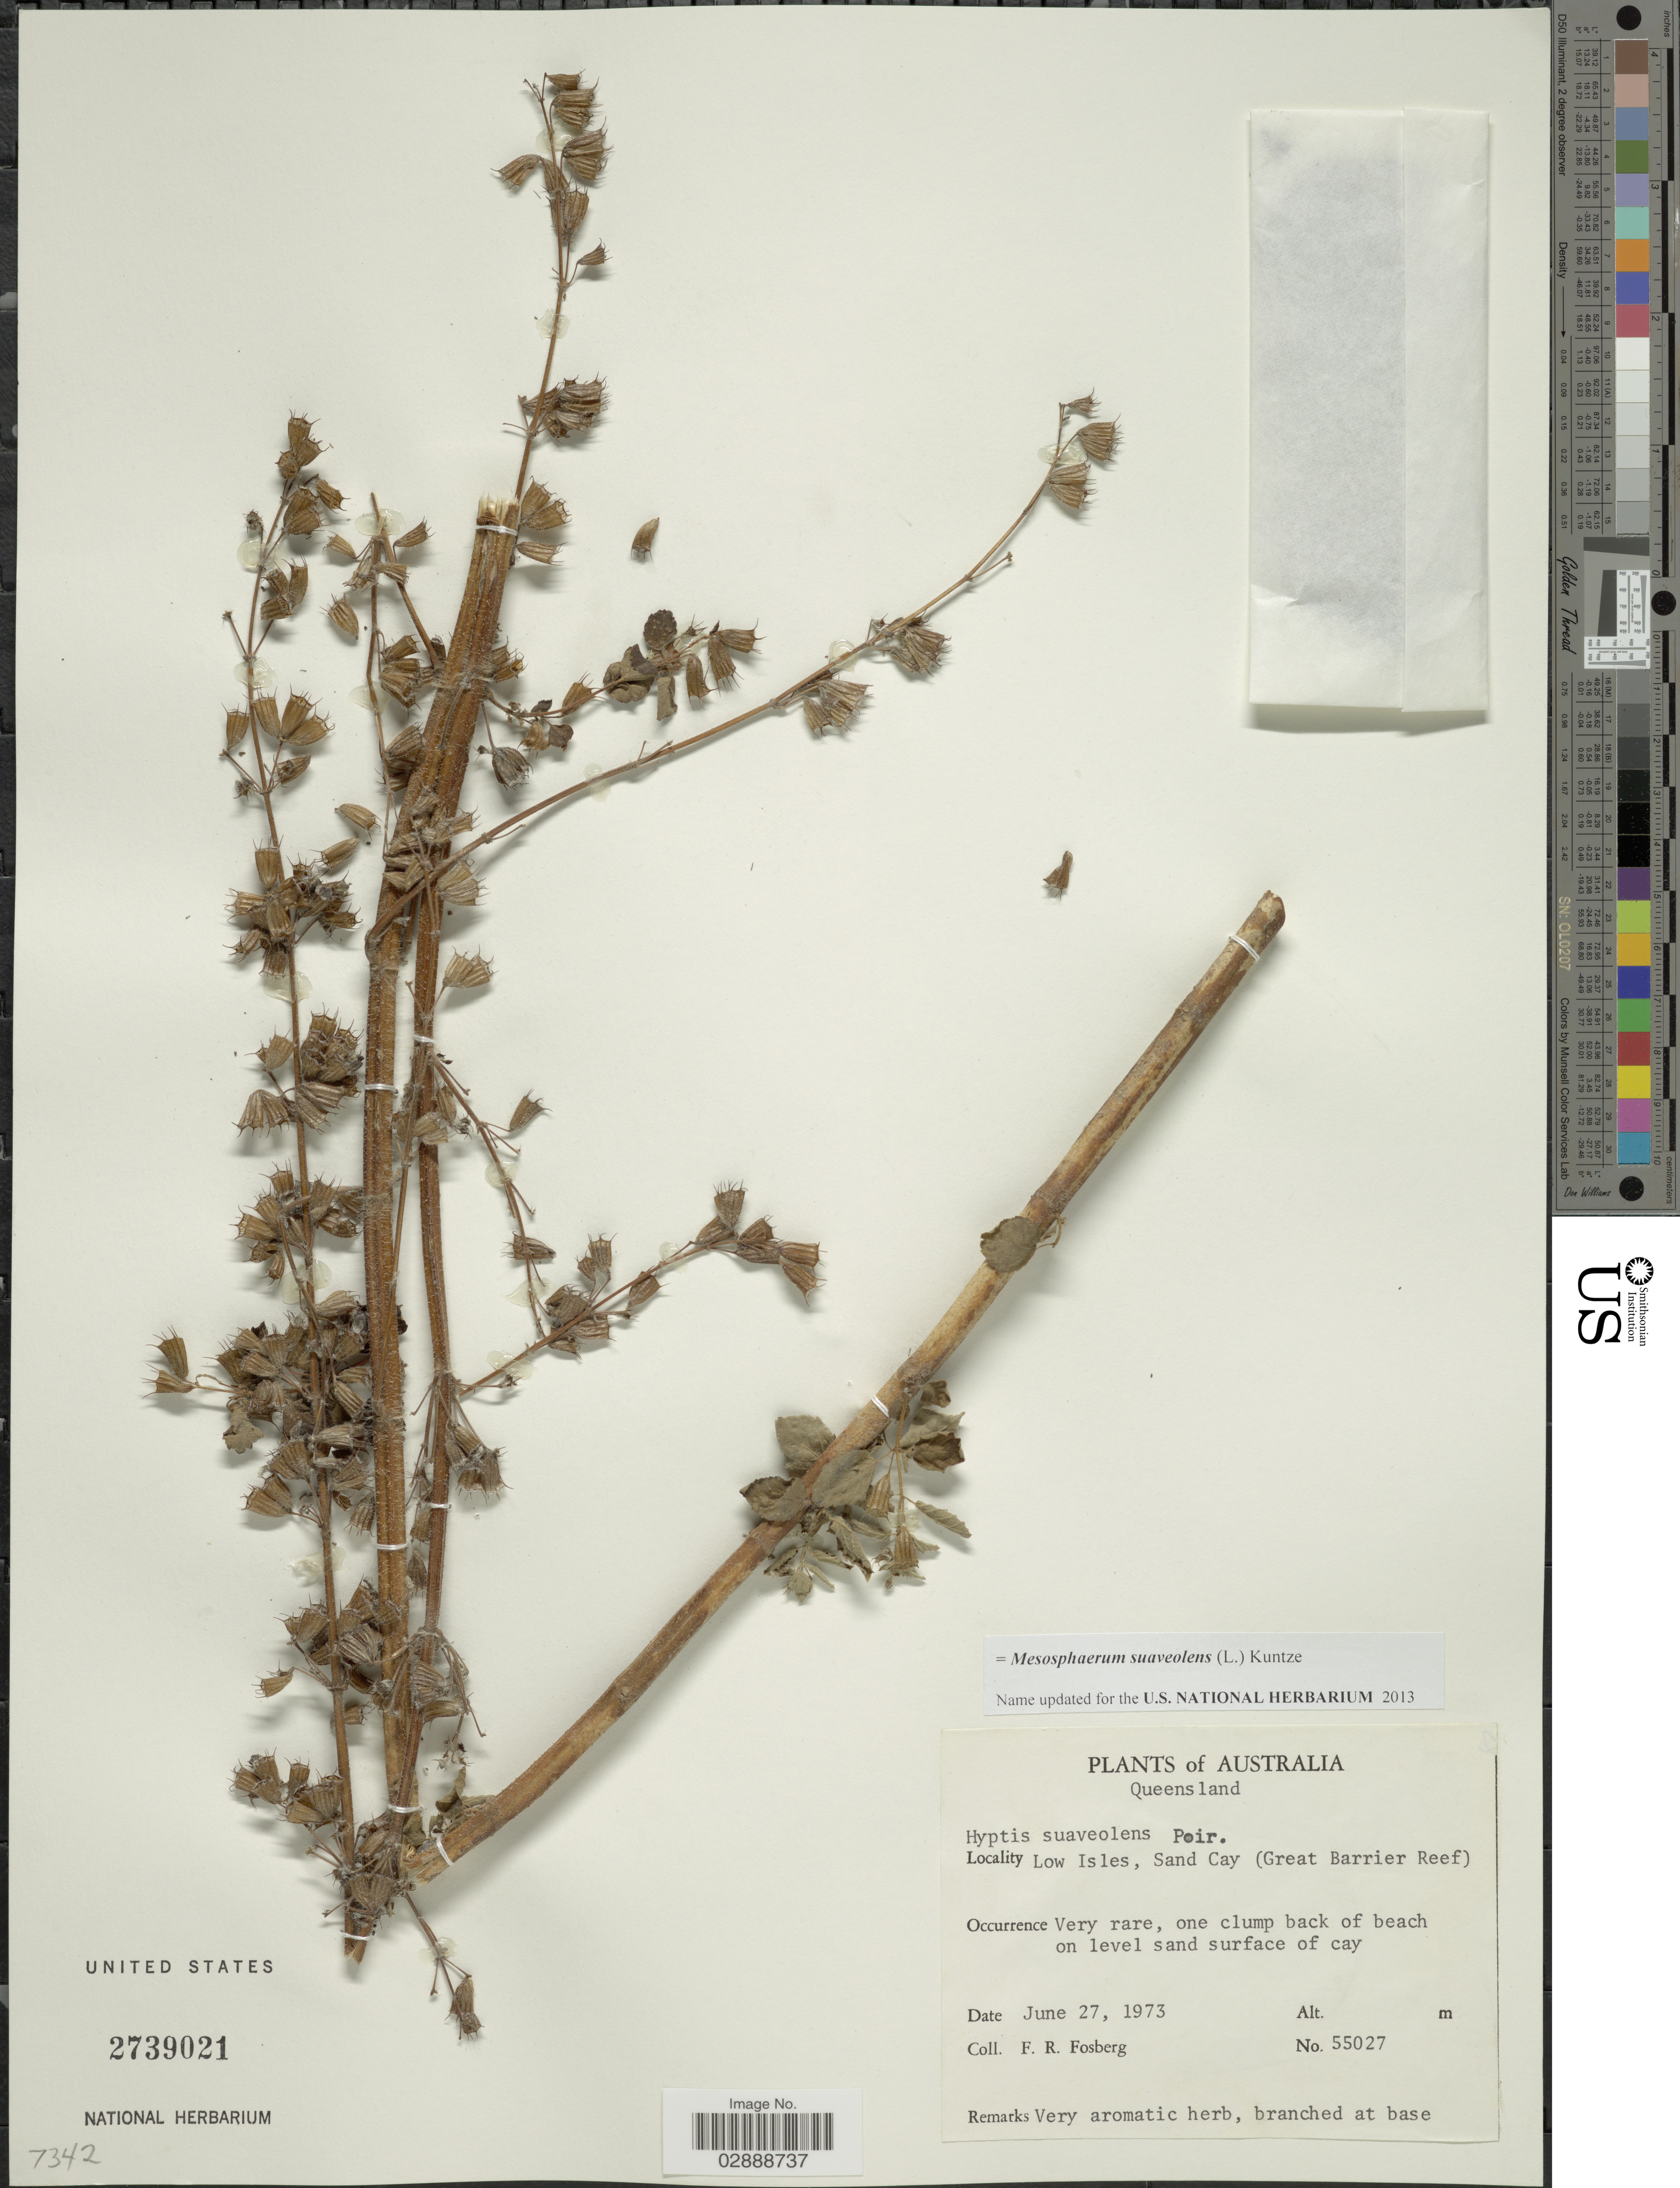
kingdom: Plantae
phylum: Tracheophyta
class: Magnoliopsida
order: Lamiales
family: Lamiaceae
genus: Mesosphaerum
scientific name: Mesosphaerum suaveolens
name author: (L.) Kuntze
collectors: F. R. Fosberg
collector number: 55027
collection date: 1973-06-27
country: Australia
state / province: Queensland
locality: Low Isles, Sand Cay (Great Barrier Reef).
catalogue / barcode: US 2739021